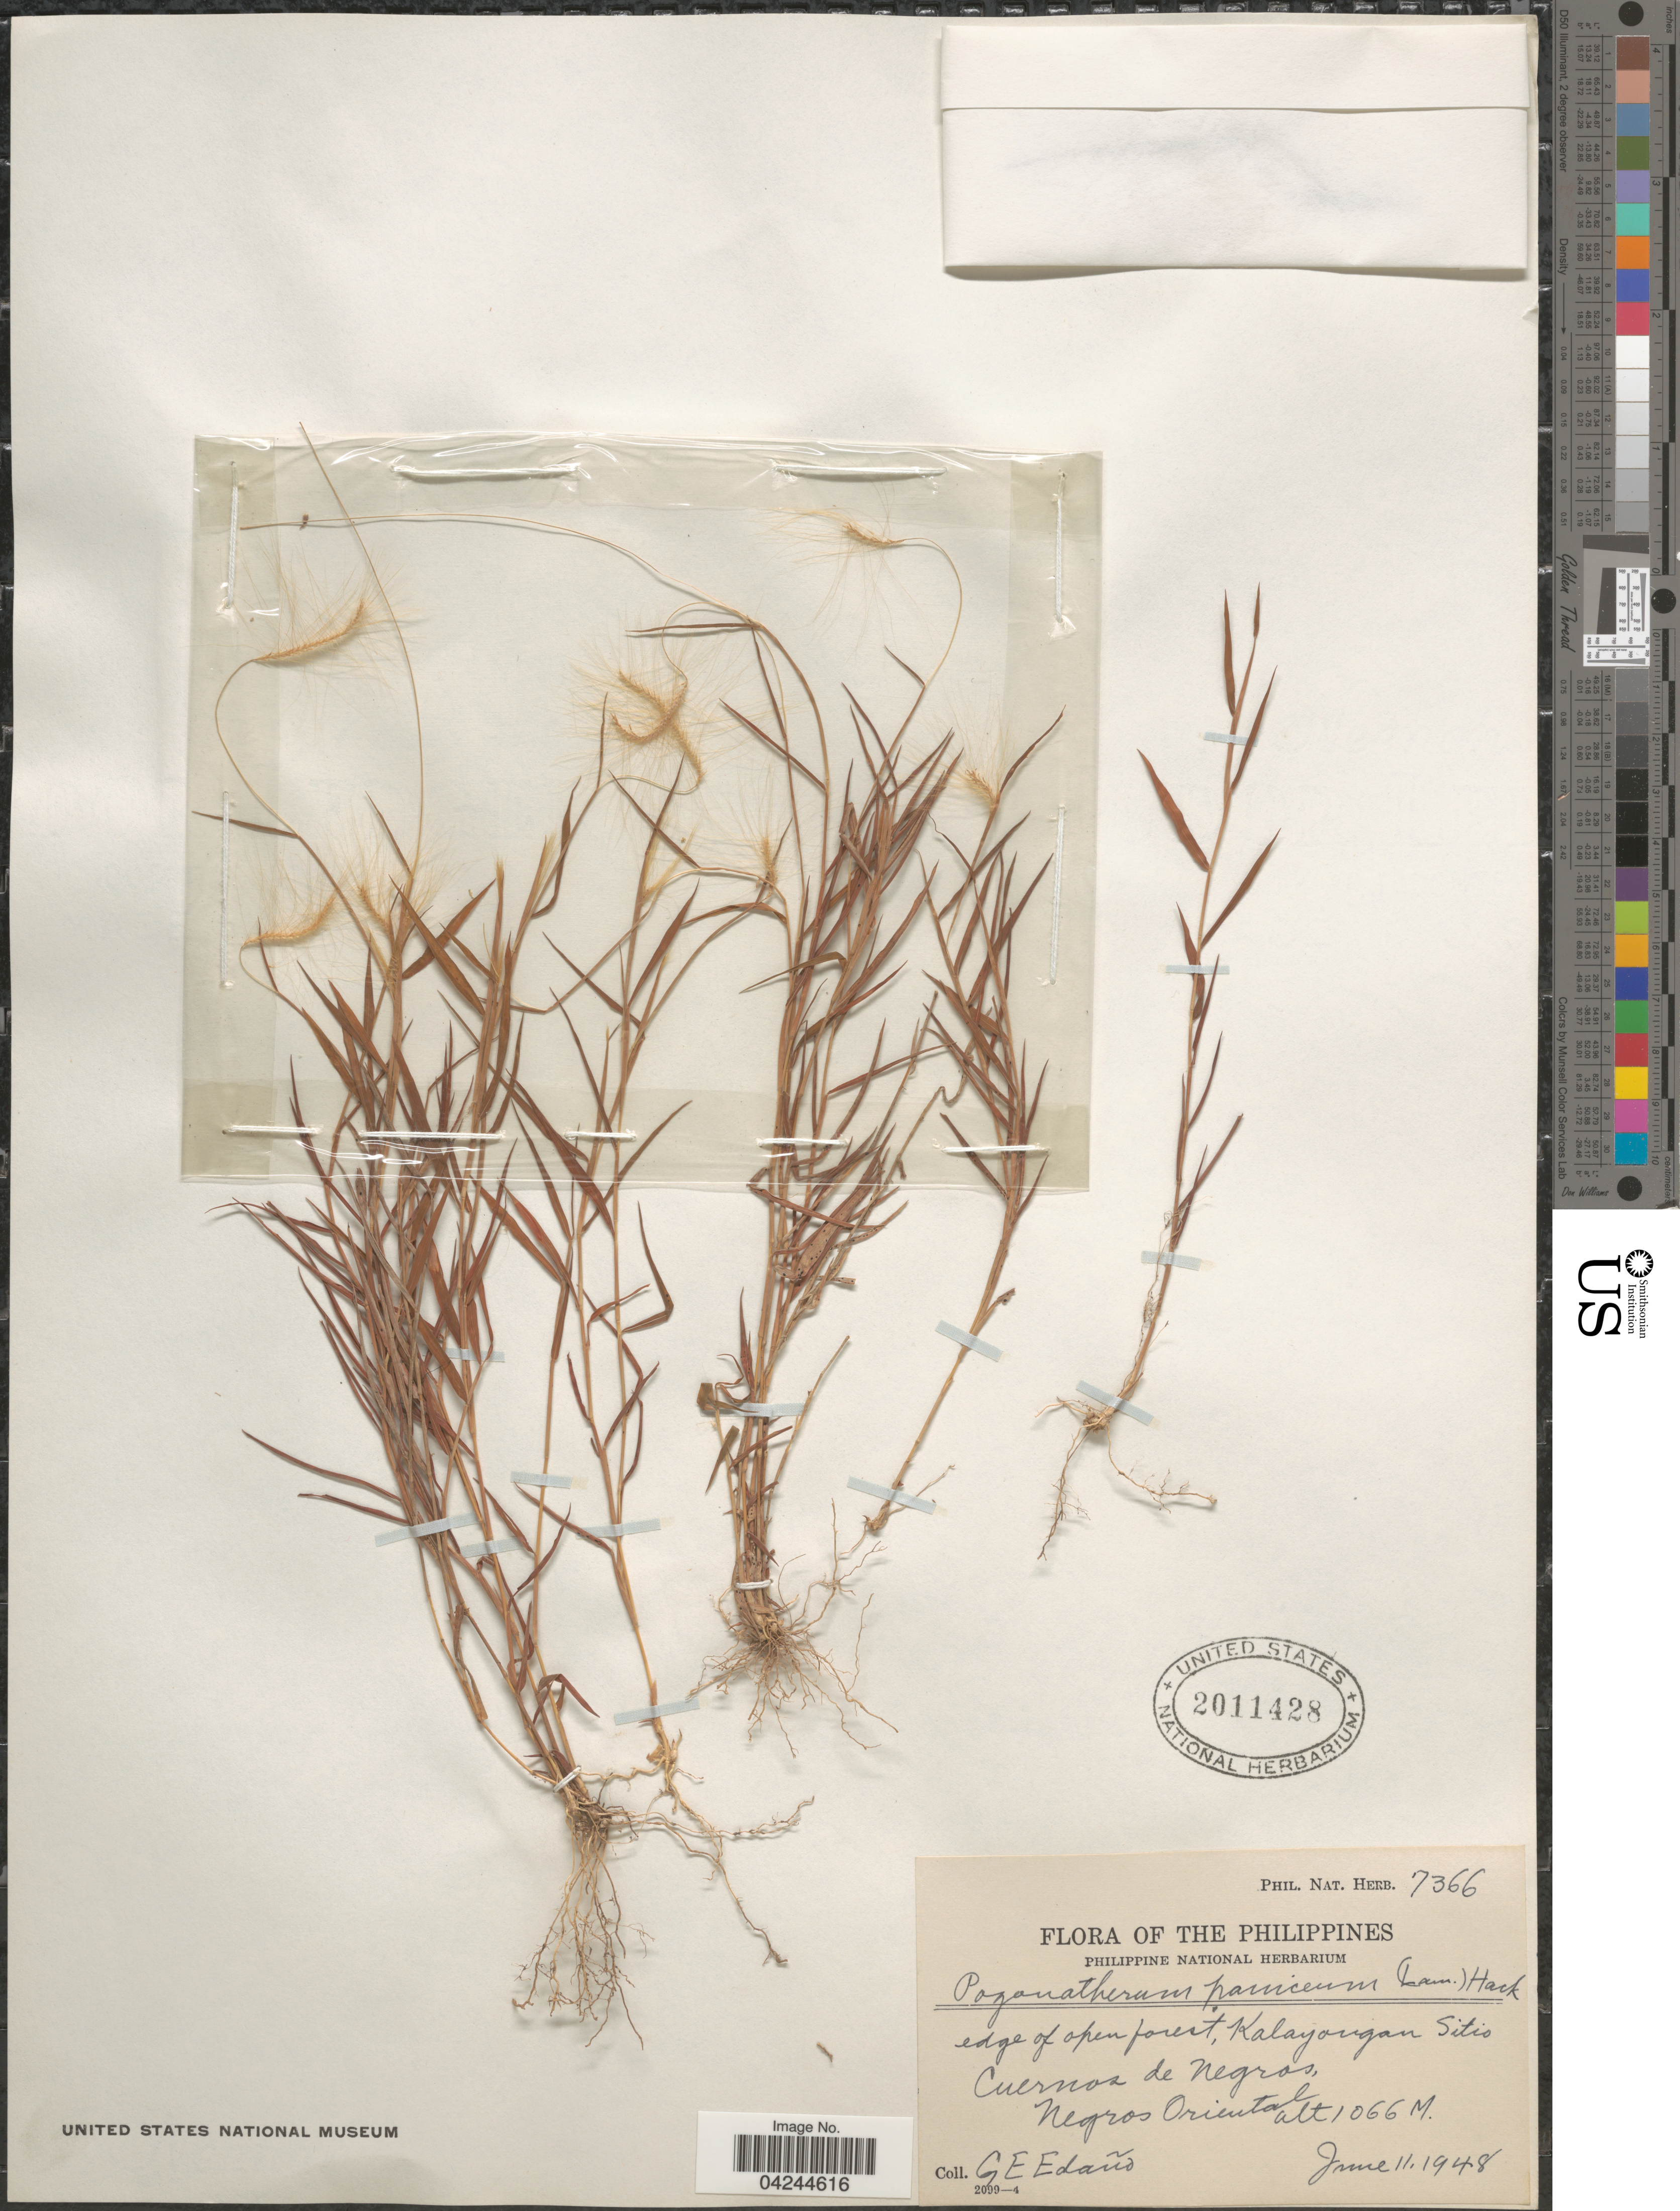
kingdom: Plantae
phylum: Tracheophyta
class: Liliopsida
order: Poales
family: Poaceae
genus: Pogonatherum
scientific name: Pogonatherum crinitum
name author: (Thunb.) Kunth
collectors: G. E. Edaño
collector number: Phil. Nat. Herb. 7366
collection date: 1948-06-11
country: Philippines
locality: Edge of open forest, Kalayongan Sitio. Cuernos de Negros, Negros Oriental.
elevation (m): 1066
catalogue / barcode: US 2011428